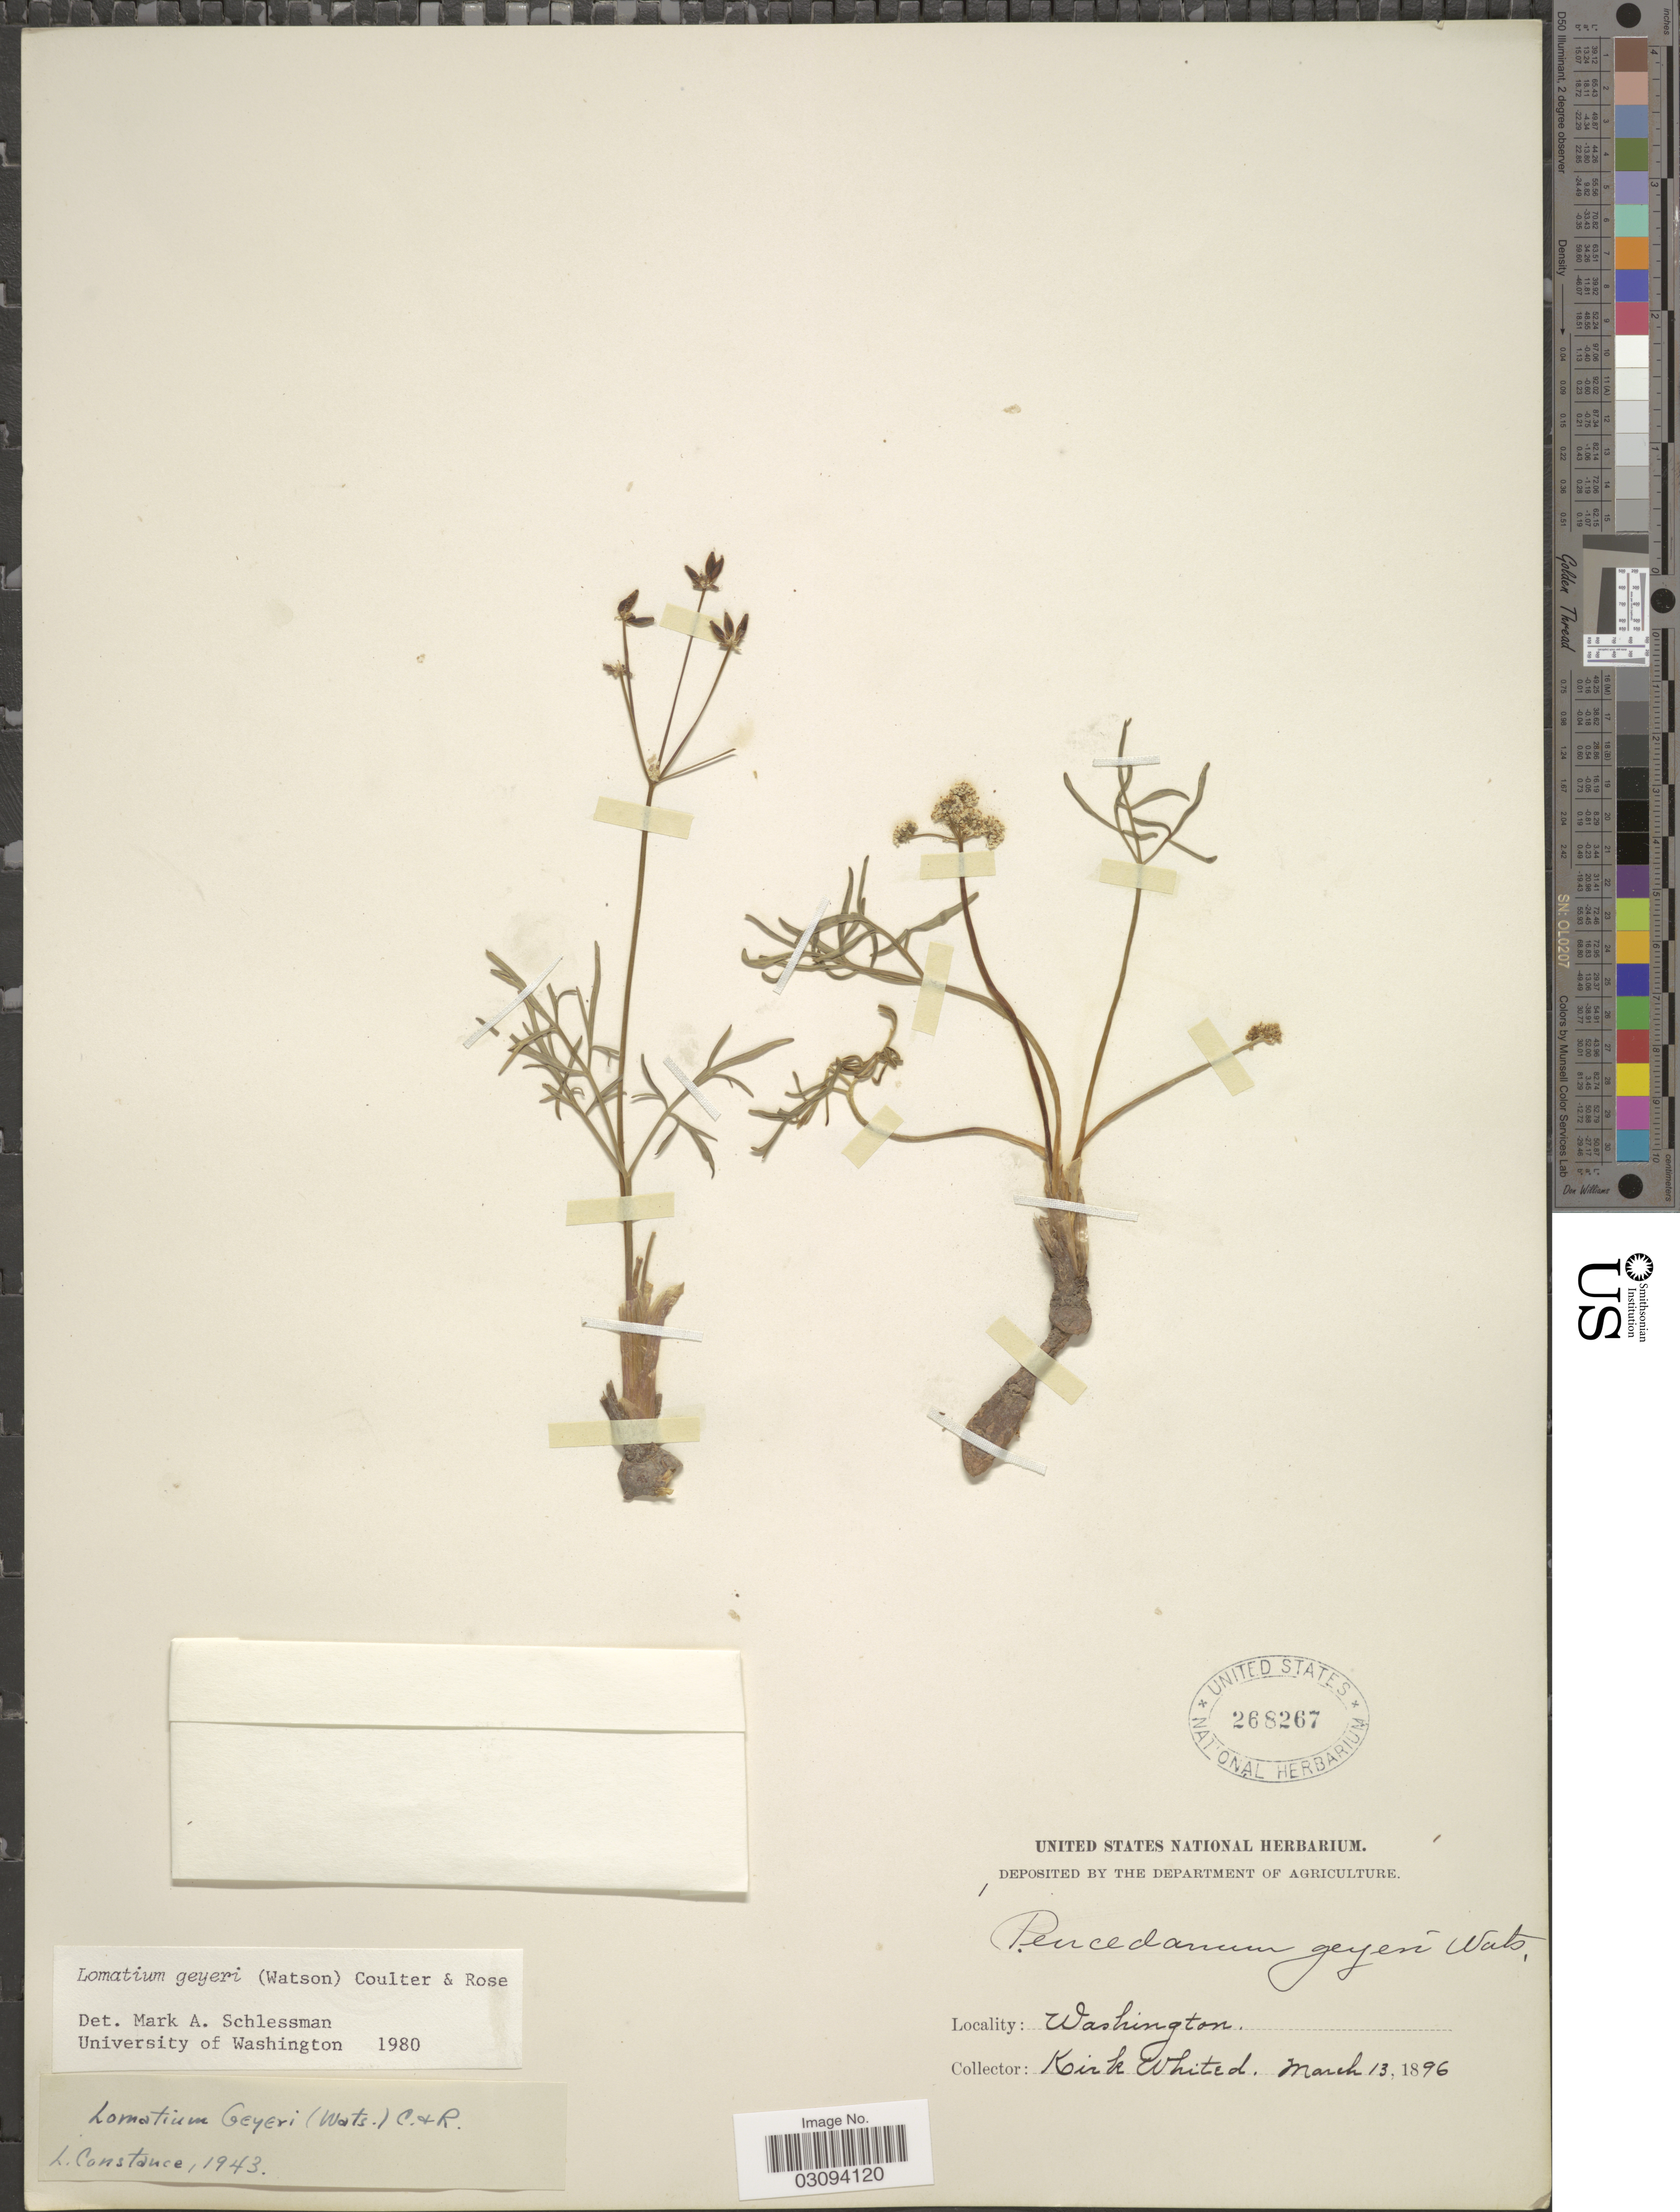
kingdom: Plantae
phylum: Tracheophyta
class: Magnoliopsida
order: Apiales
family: Apiaceae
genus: Lomatium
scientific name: Lomatium geyeri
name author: (S. Watson) J.M. Coult. & Rose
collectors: K. Whited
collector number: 1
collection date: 1896-03-13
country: United States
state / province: Washington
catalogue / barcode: US 268267